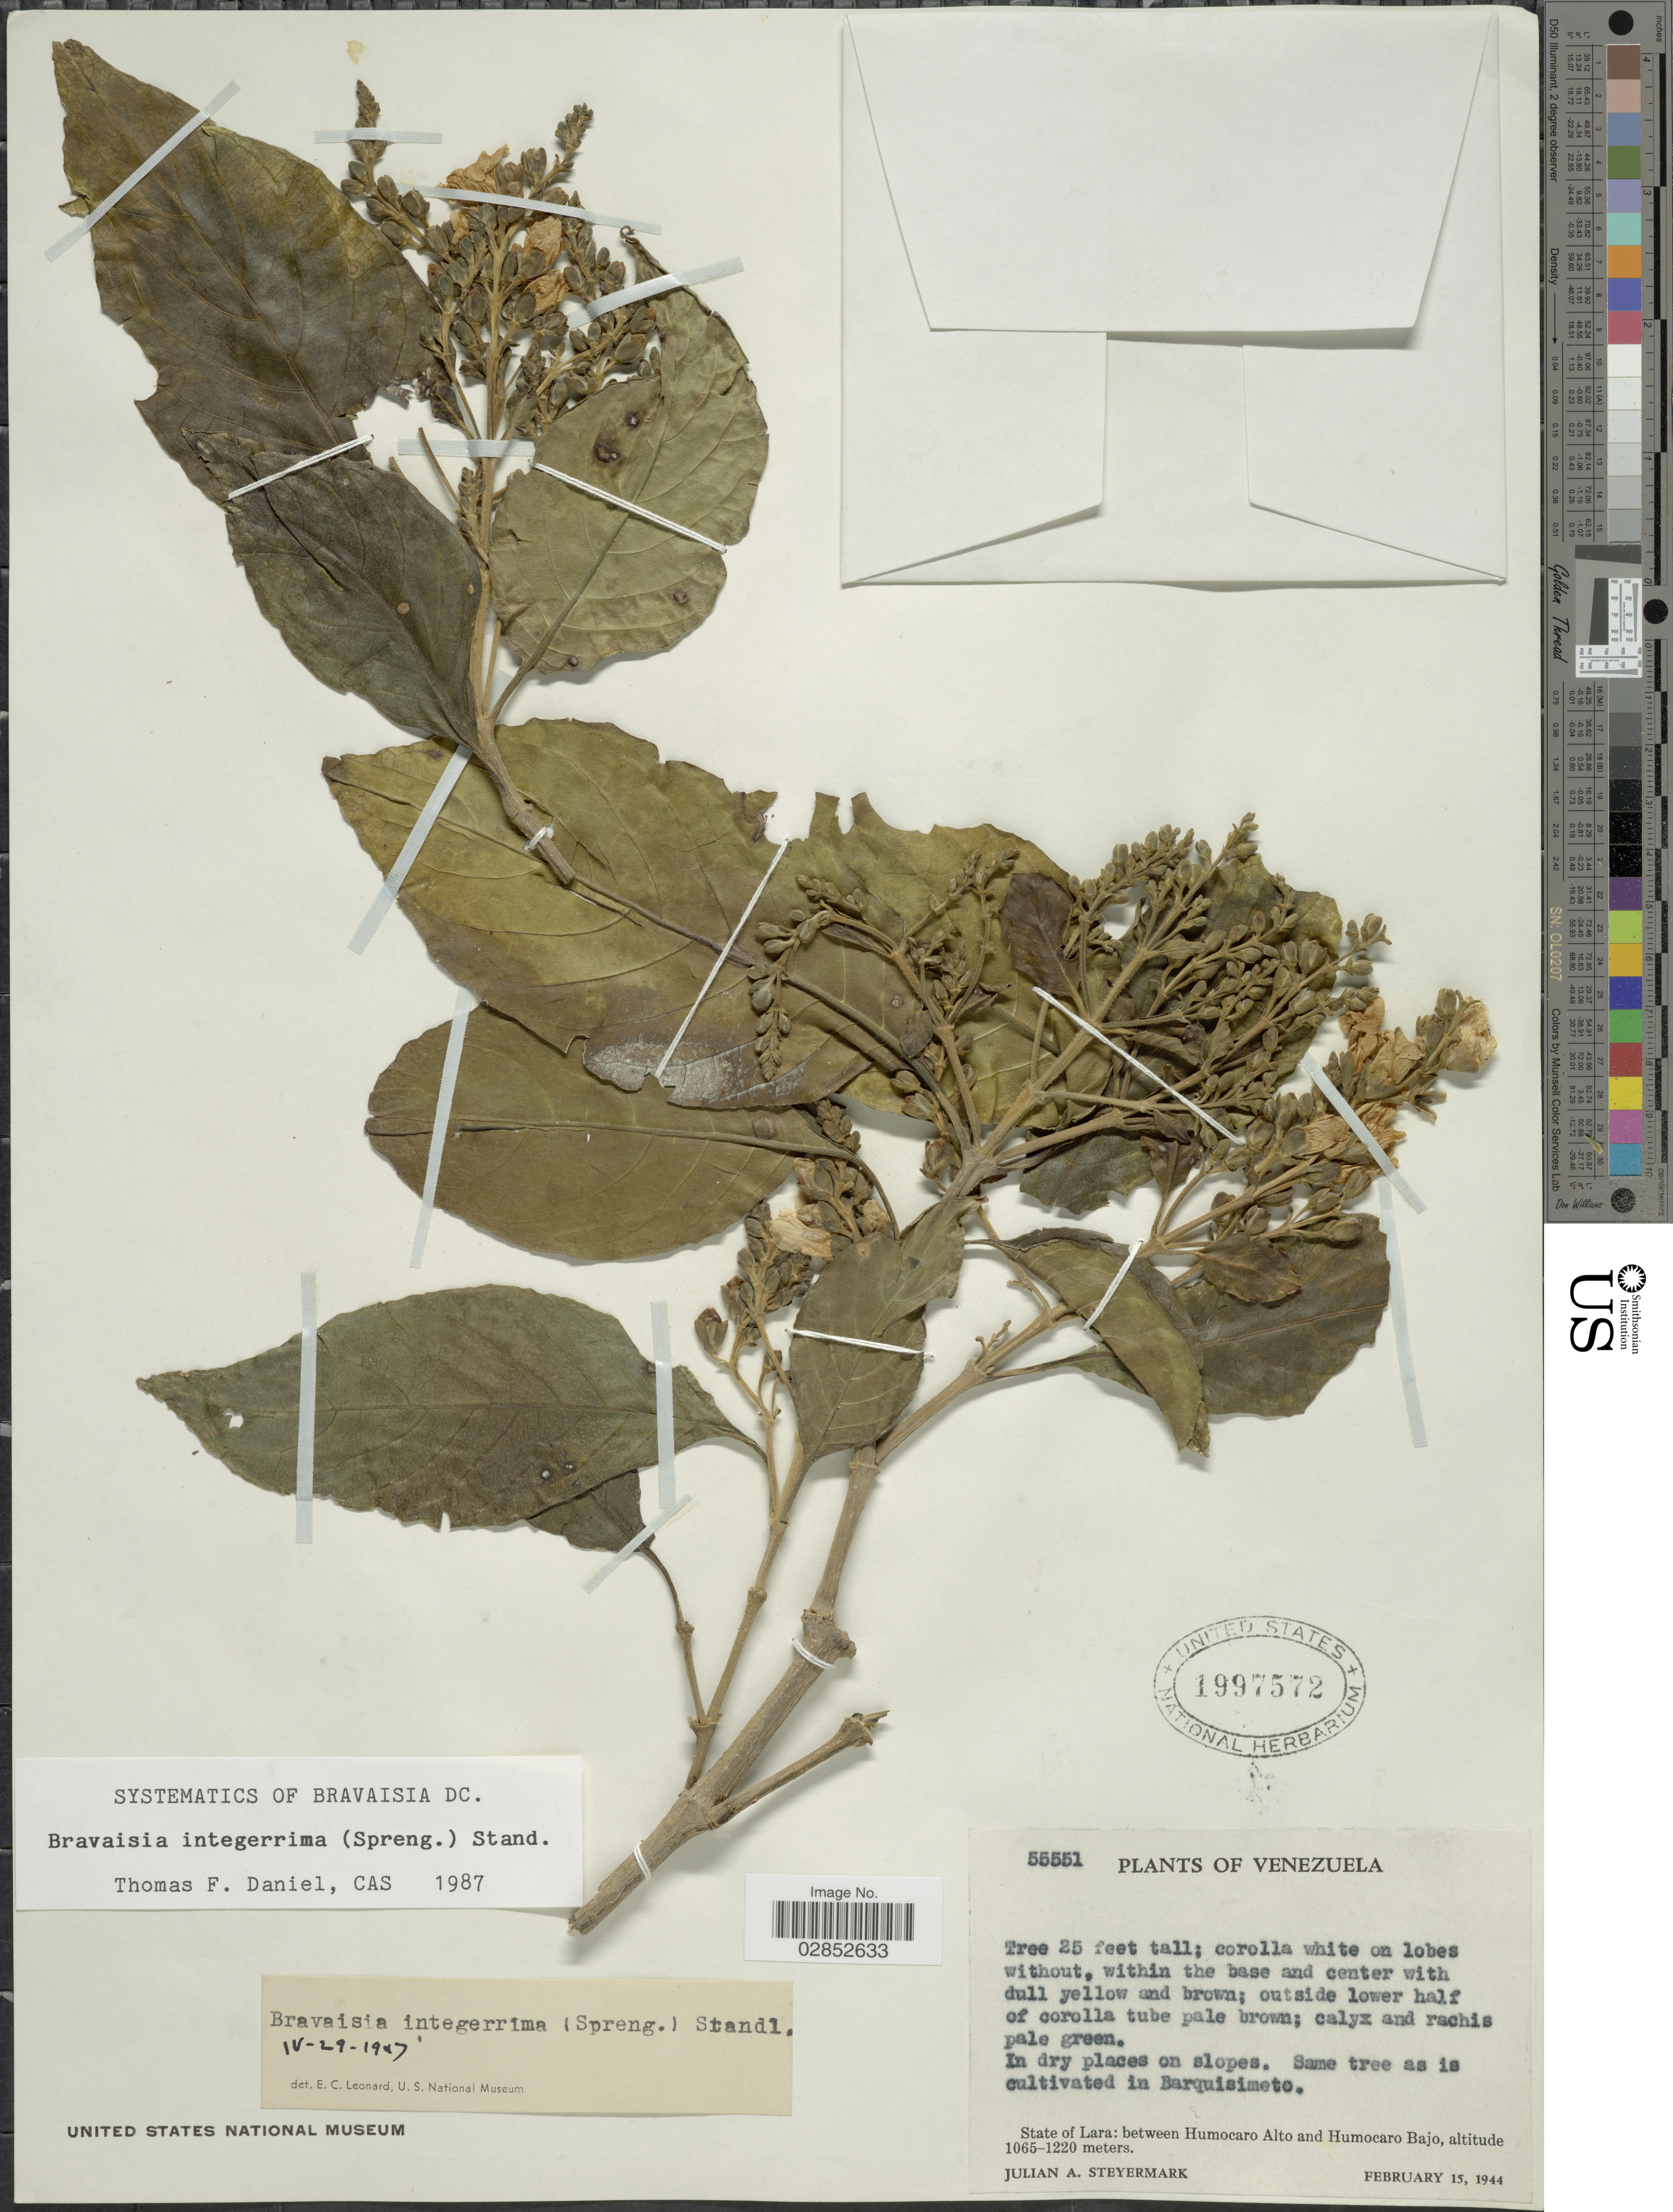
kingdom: Plantae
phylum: Tracheophyta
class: Magnoliopsida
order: Lamiales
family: Acanthaceae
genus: Bravaisia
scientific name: Bravaisia integerrima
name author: (Spreng.) Standl.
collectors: J. Steyermark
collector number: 55551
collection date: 1944-02-15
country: Venezuela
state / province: Lara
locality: Between Humocaro Alto and Humocaro Bajo.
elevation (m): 1065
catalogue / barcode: US 1997572